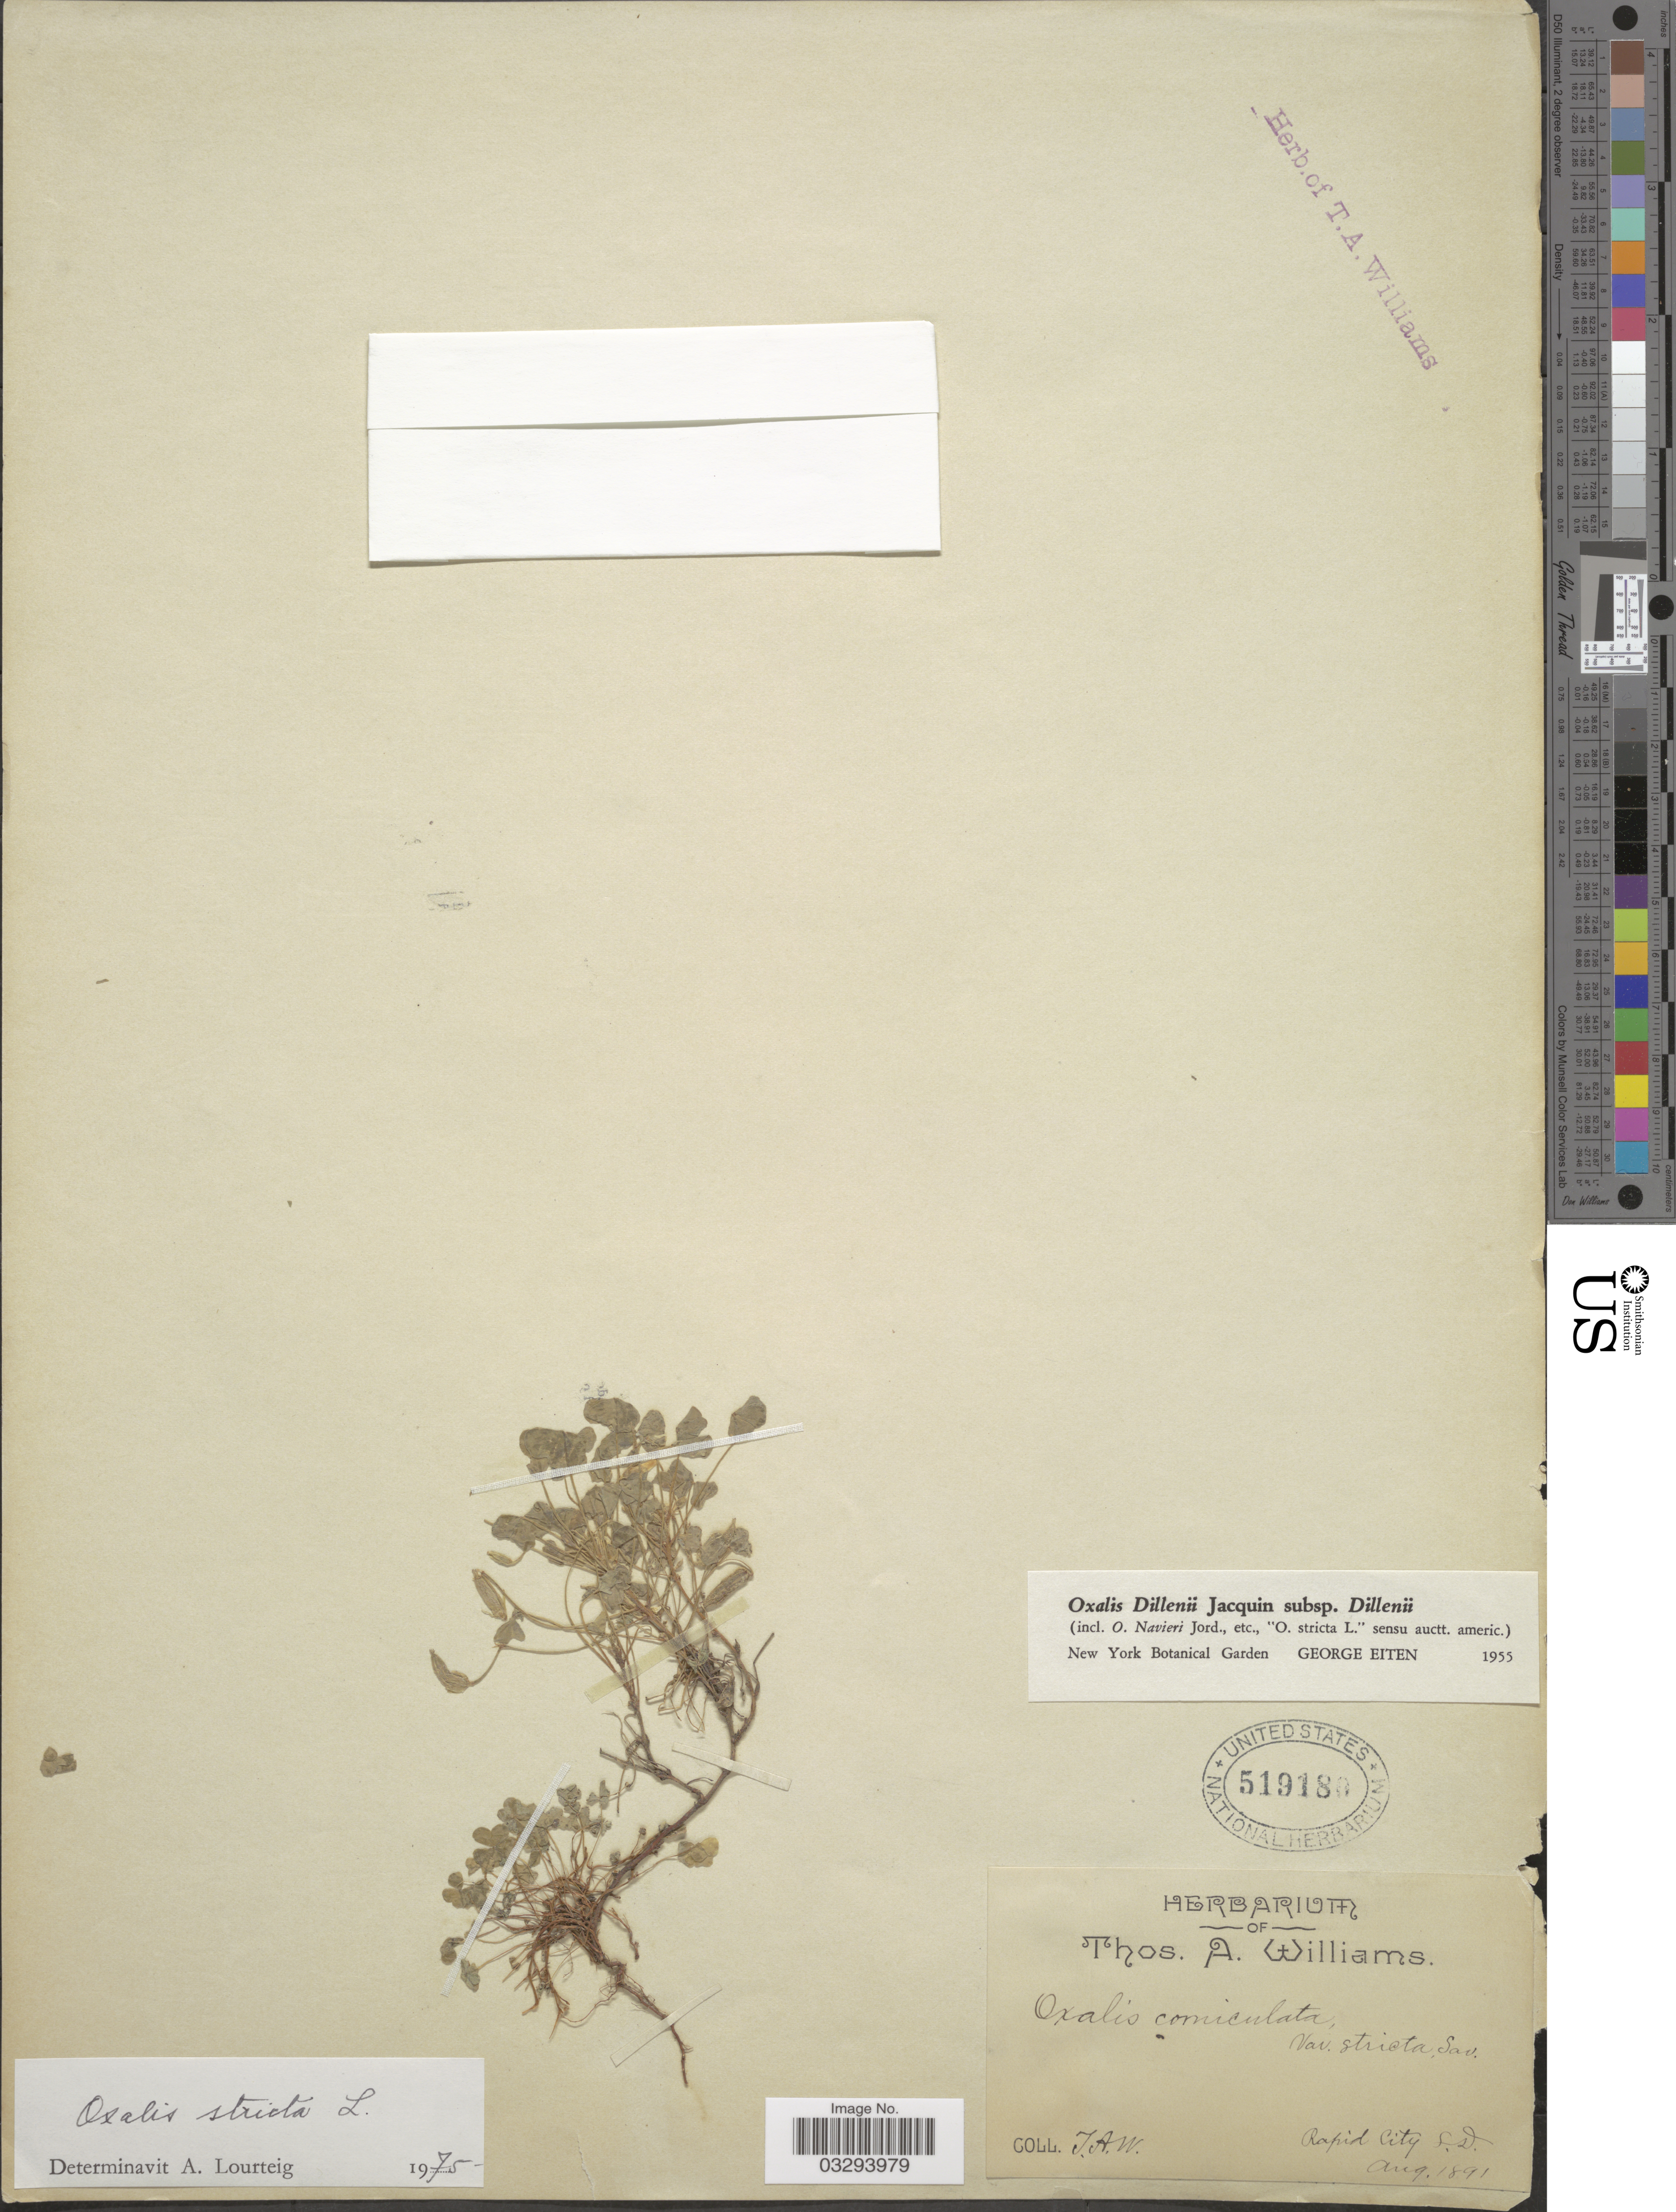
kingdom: Plantae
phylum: Tracheophyta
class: Magnoliopsida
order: Oxalidales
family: Oxalidaceae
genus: Oxalis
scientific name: Oxalis stricta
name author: L.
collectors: T. A. Williams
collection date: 1891-08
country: United States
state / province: South Dakota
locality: Rapid City.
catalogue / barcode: US 519180